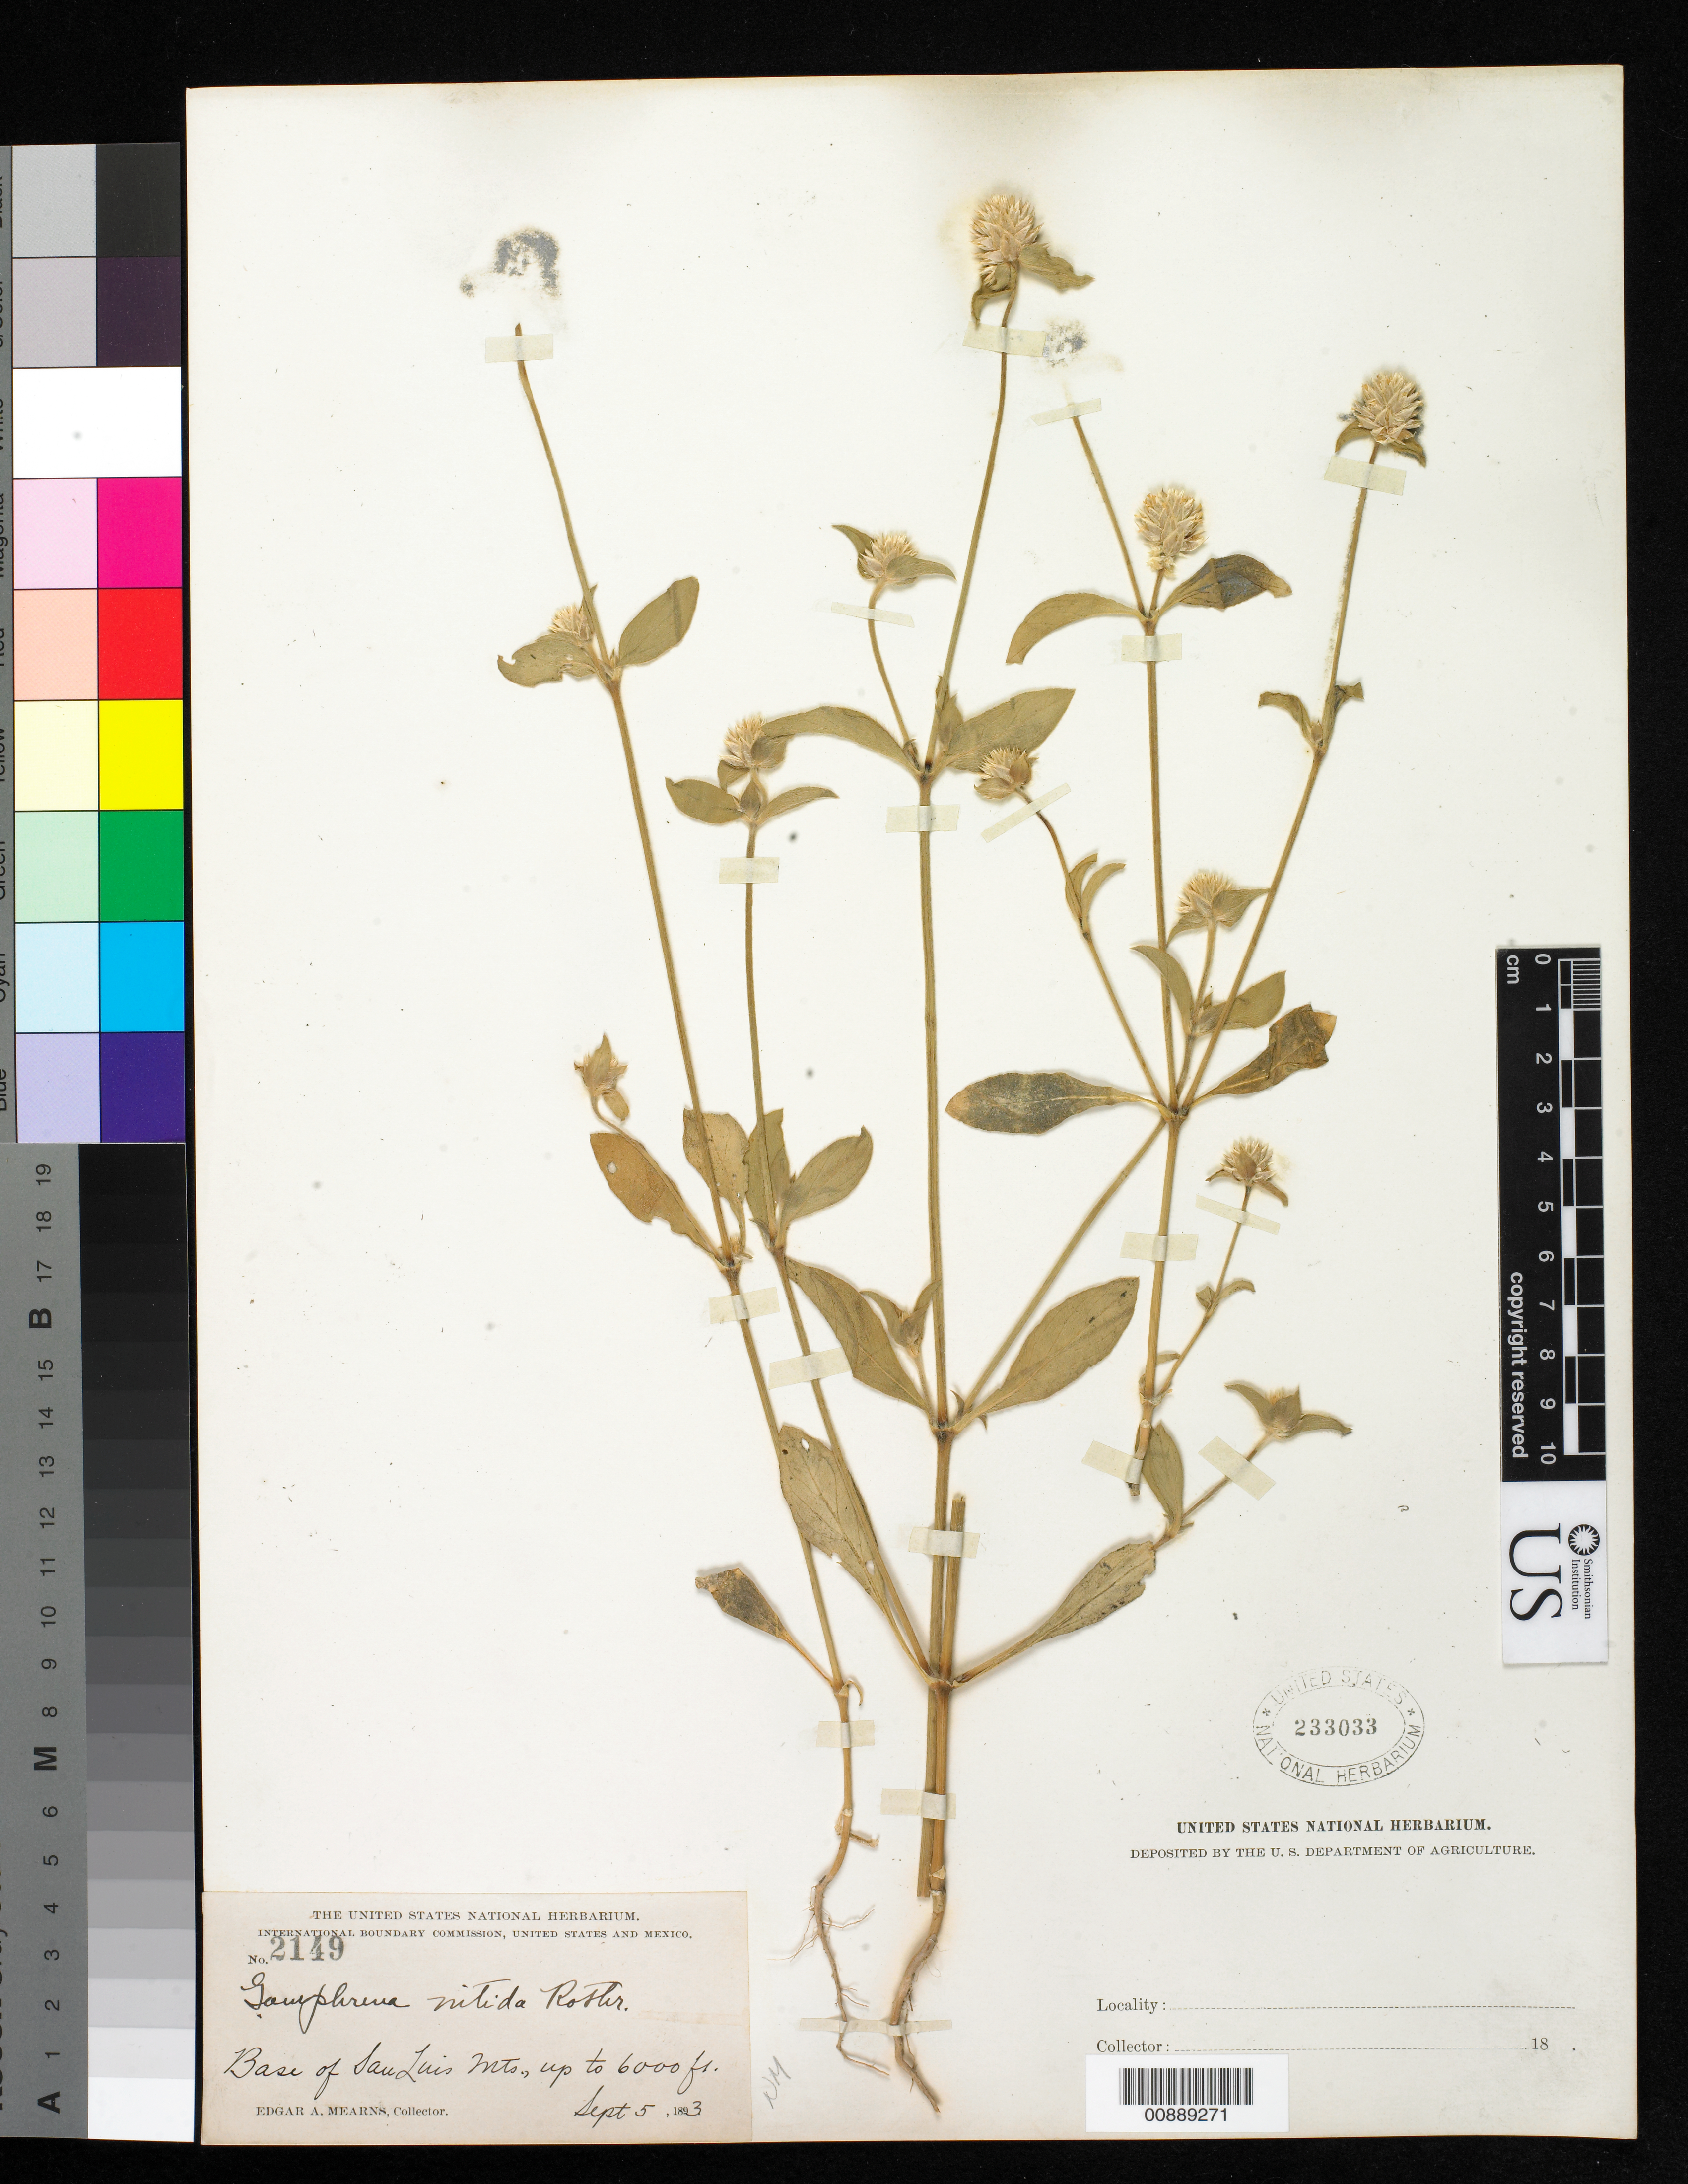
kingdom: Plantae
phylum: Tracheophyta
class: Magnoliopsida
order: Caryophyllales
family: Amaranthaceae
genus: Gomphrena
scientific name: Gomphrena nitida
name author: Rothr.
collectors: E. A. Mearns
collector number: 2149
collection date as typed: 05 Sep 1893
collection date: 1893-09-05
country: United States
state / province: New Mexico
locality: Base of San Luis Mts.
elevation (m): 1829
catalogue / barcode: US 233033